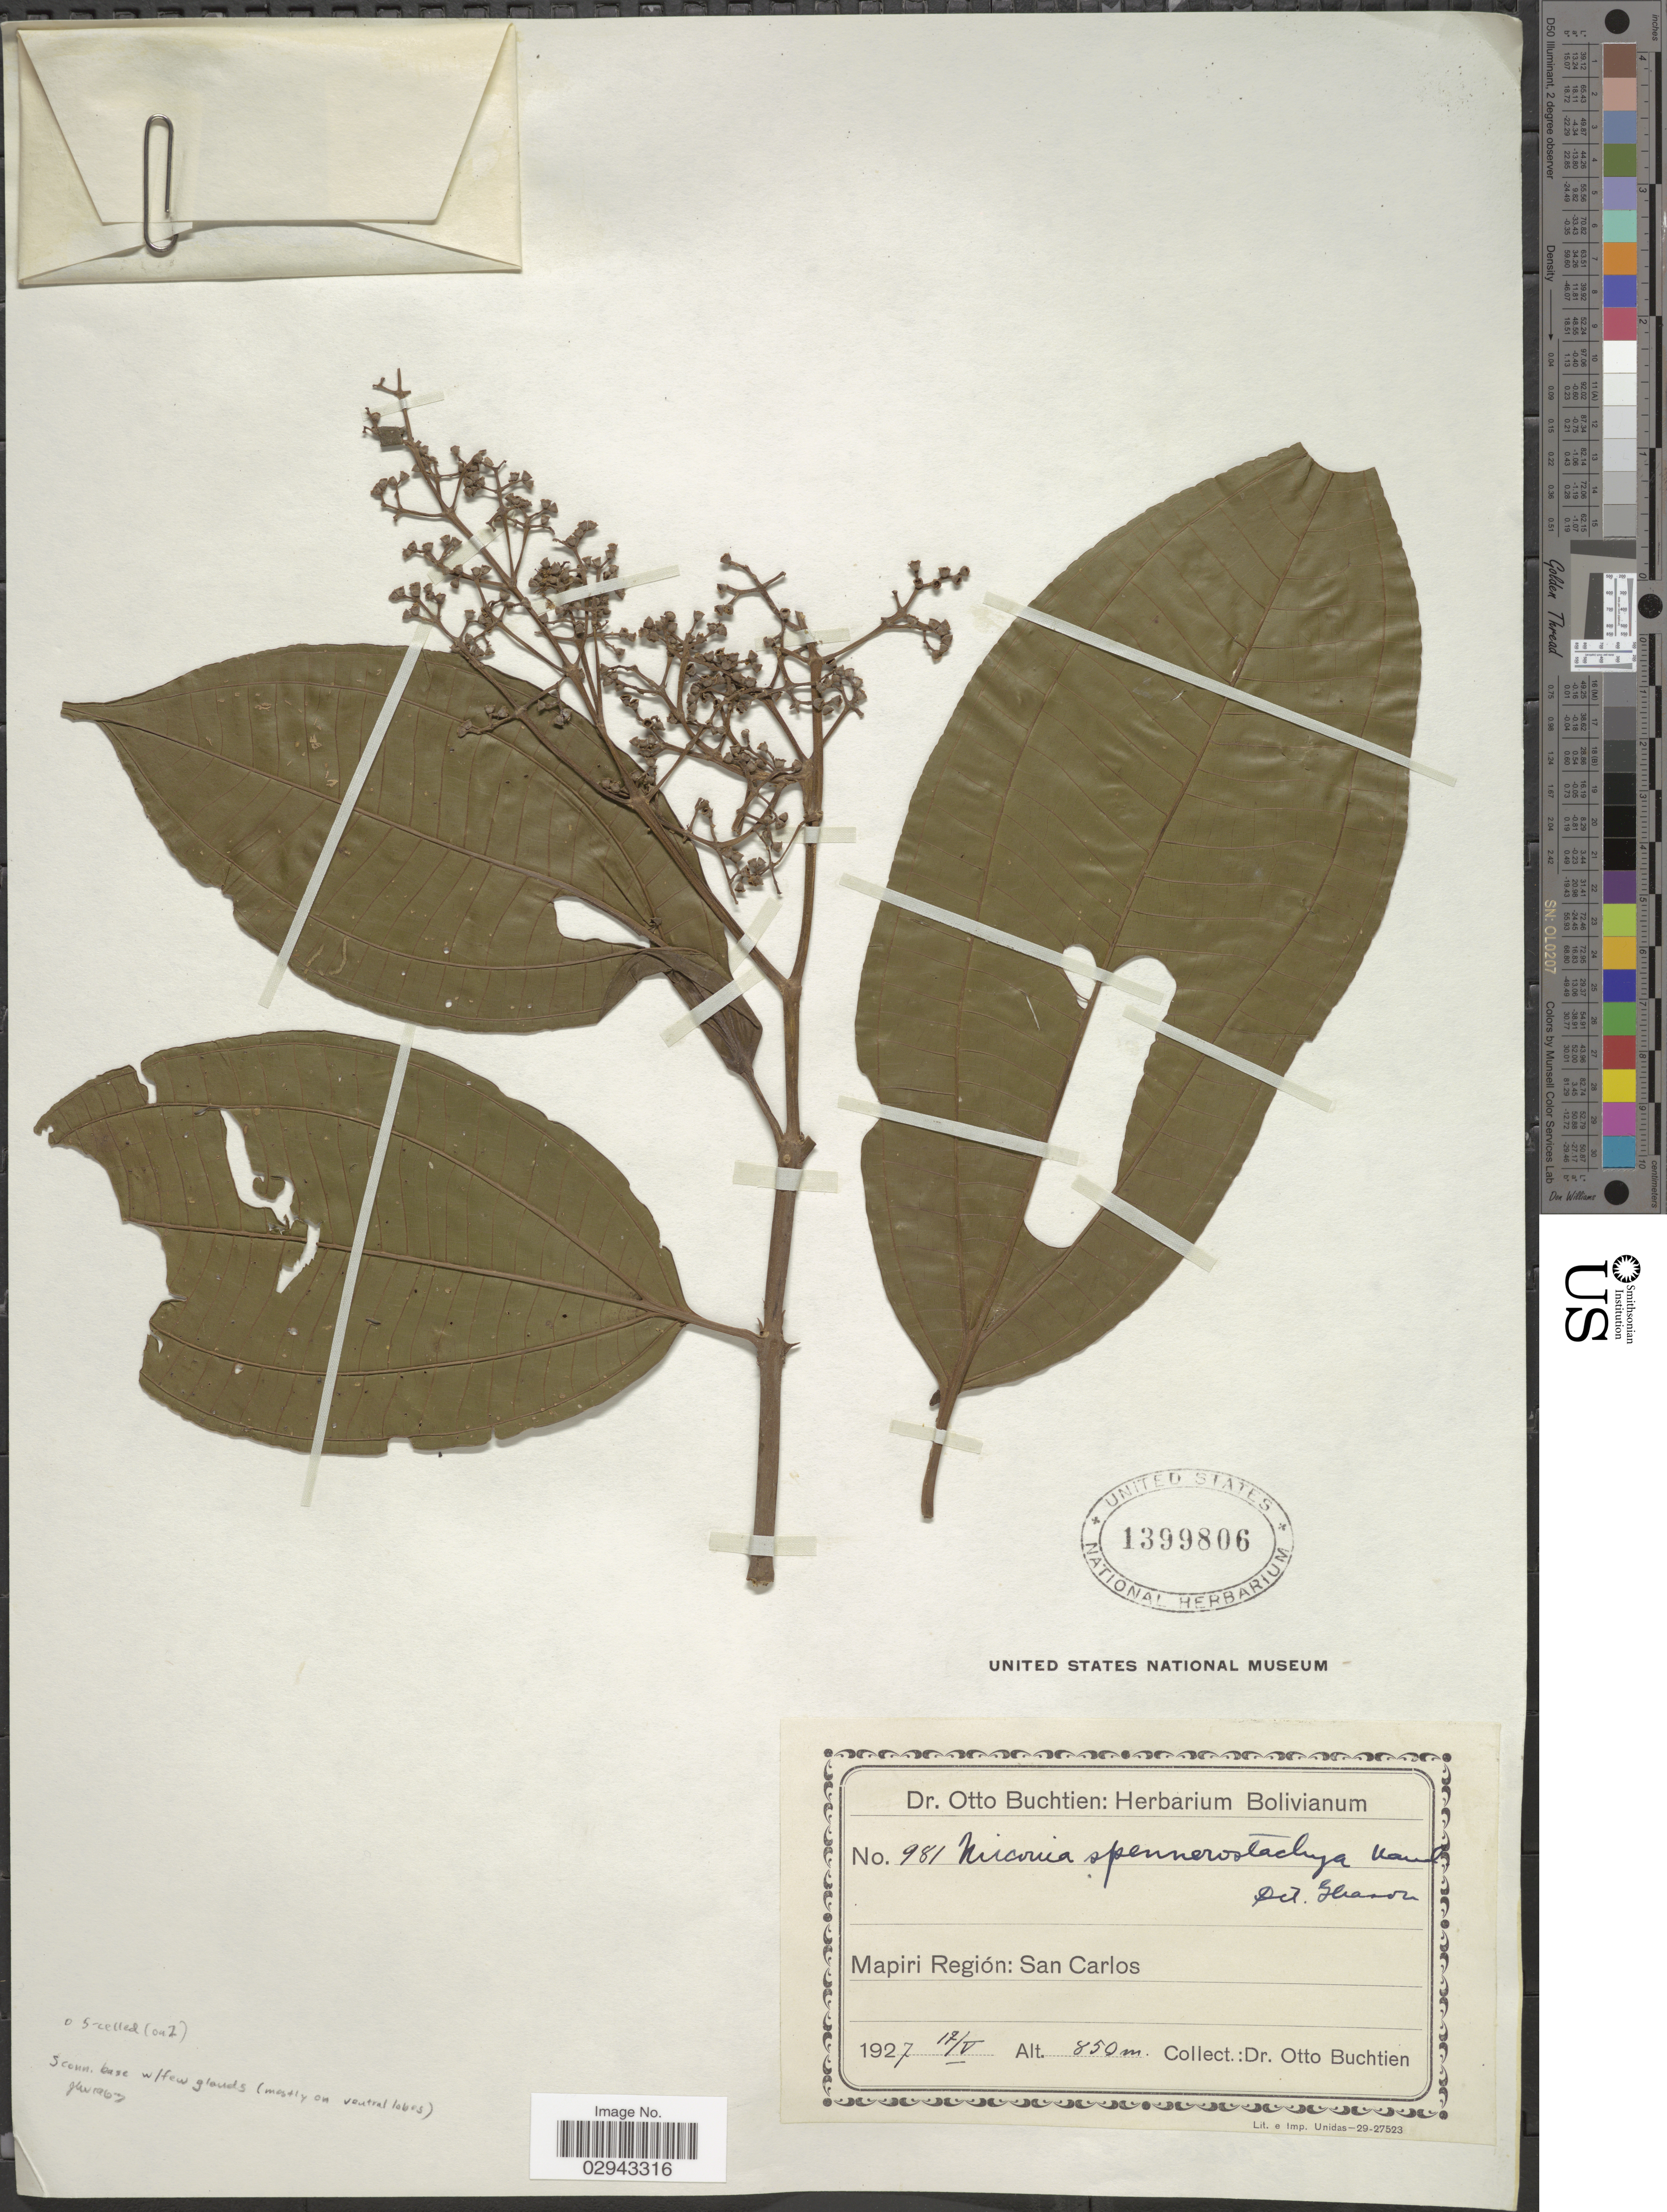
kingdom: Plantae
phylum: Tracheophyta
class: Magnoliopsida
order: Myrtales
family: Melastomataceae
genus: Miconia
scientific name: Miconia spennerostachya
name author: Naudin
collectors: O. Buchtien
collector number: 981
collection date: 1927-05-17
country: Bolivia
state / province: La Paz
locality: Mapiri Región: San Carlos.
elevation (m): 850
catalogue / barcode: US 1399806